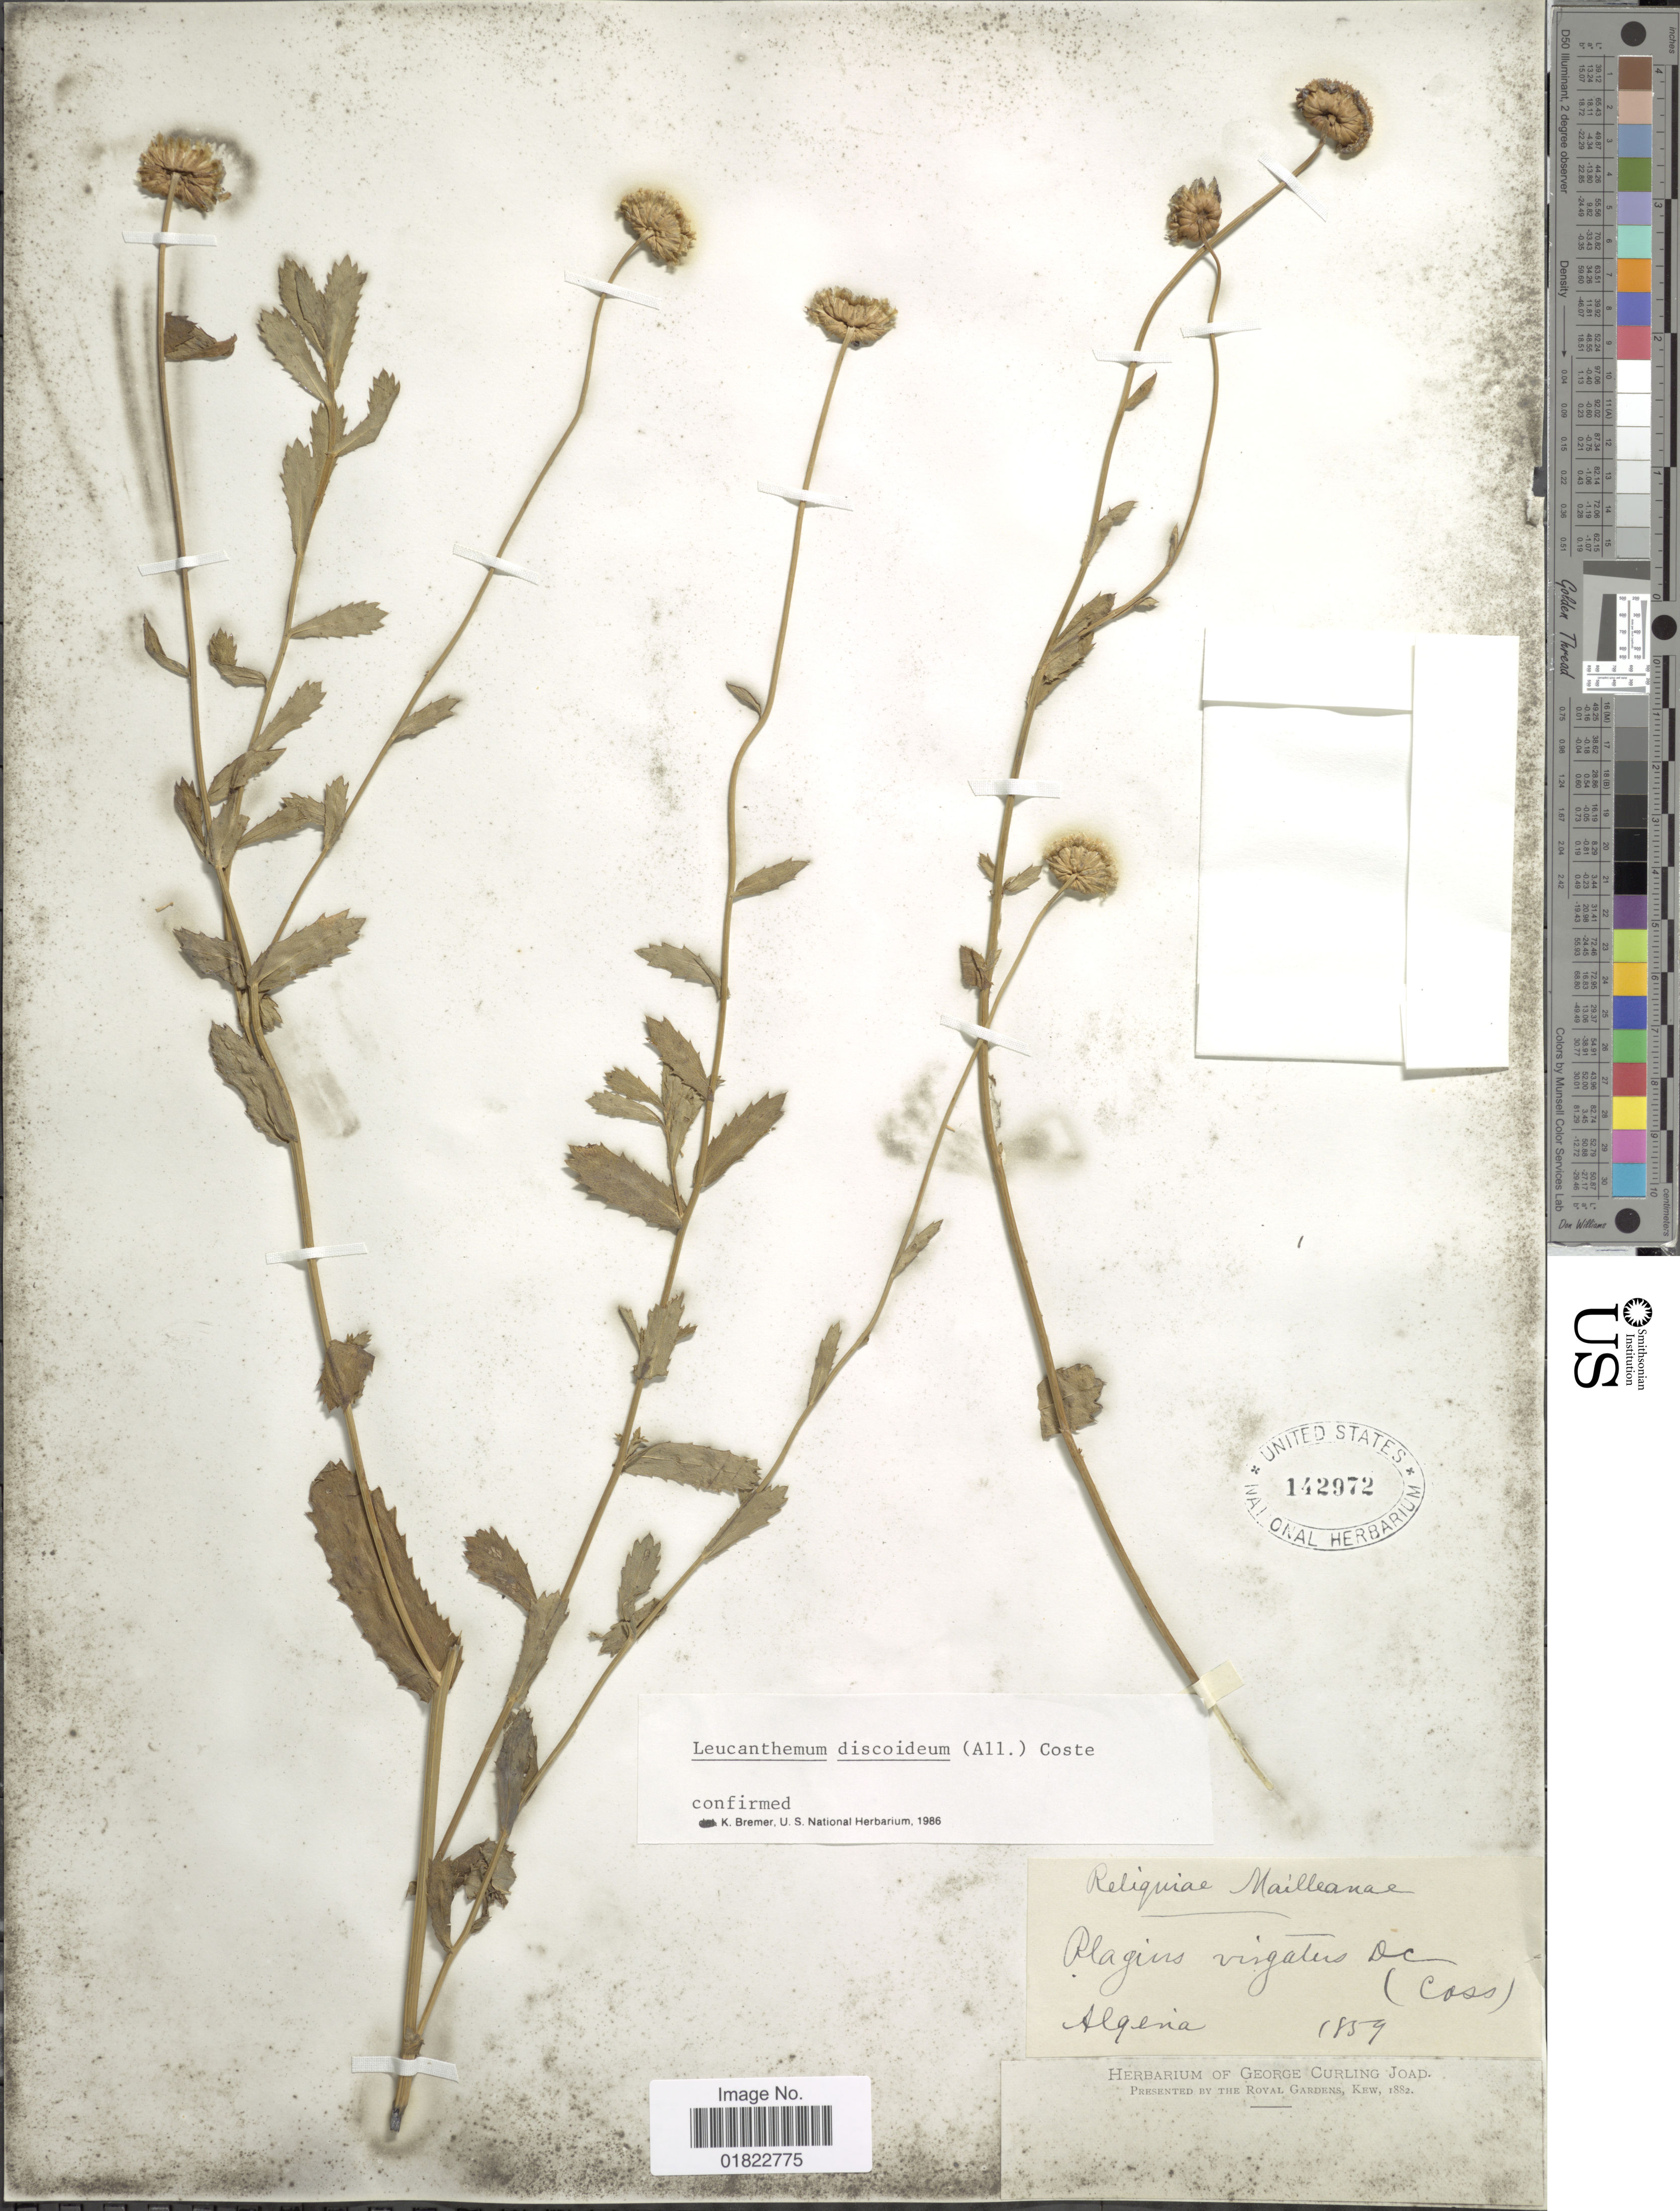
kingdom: Plantae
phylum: Tracheophyta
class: Magnoliopsida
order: Asterales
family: Asteraceae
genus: Leucanthemum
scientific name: Leucanthemum discoideum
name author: (All.) Coste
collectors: ex herb. George Curling Joad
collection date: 1859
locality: Algenia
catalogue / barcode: US 142972